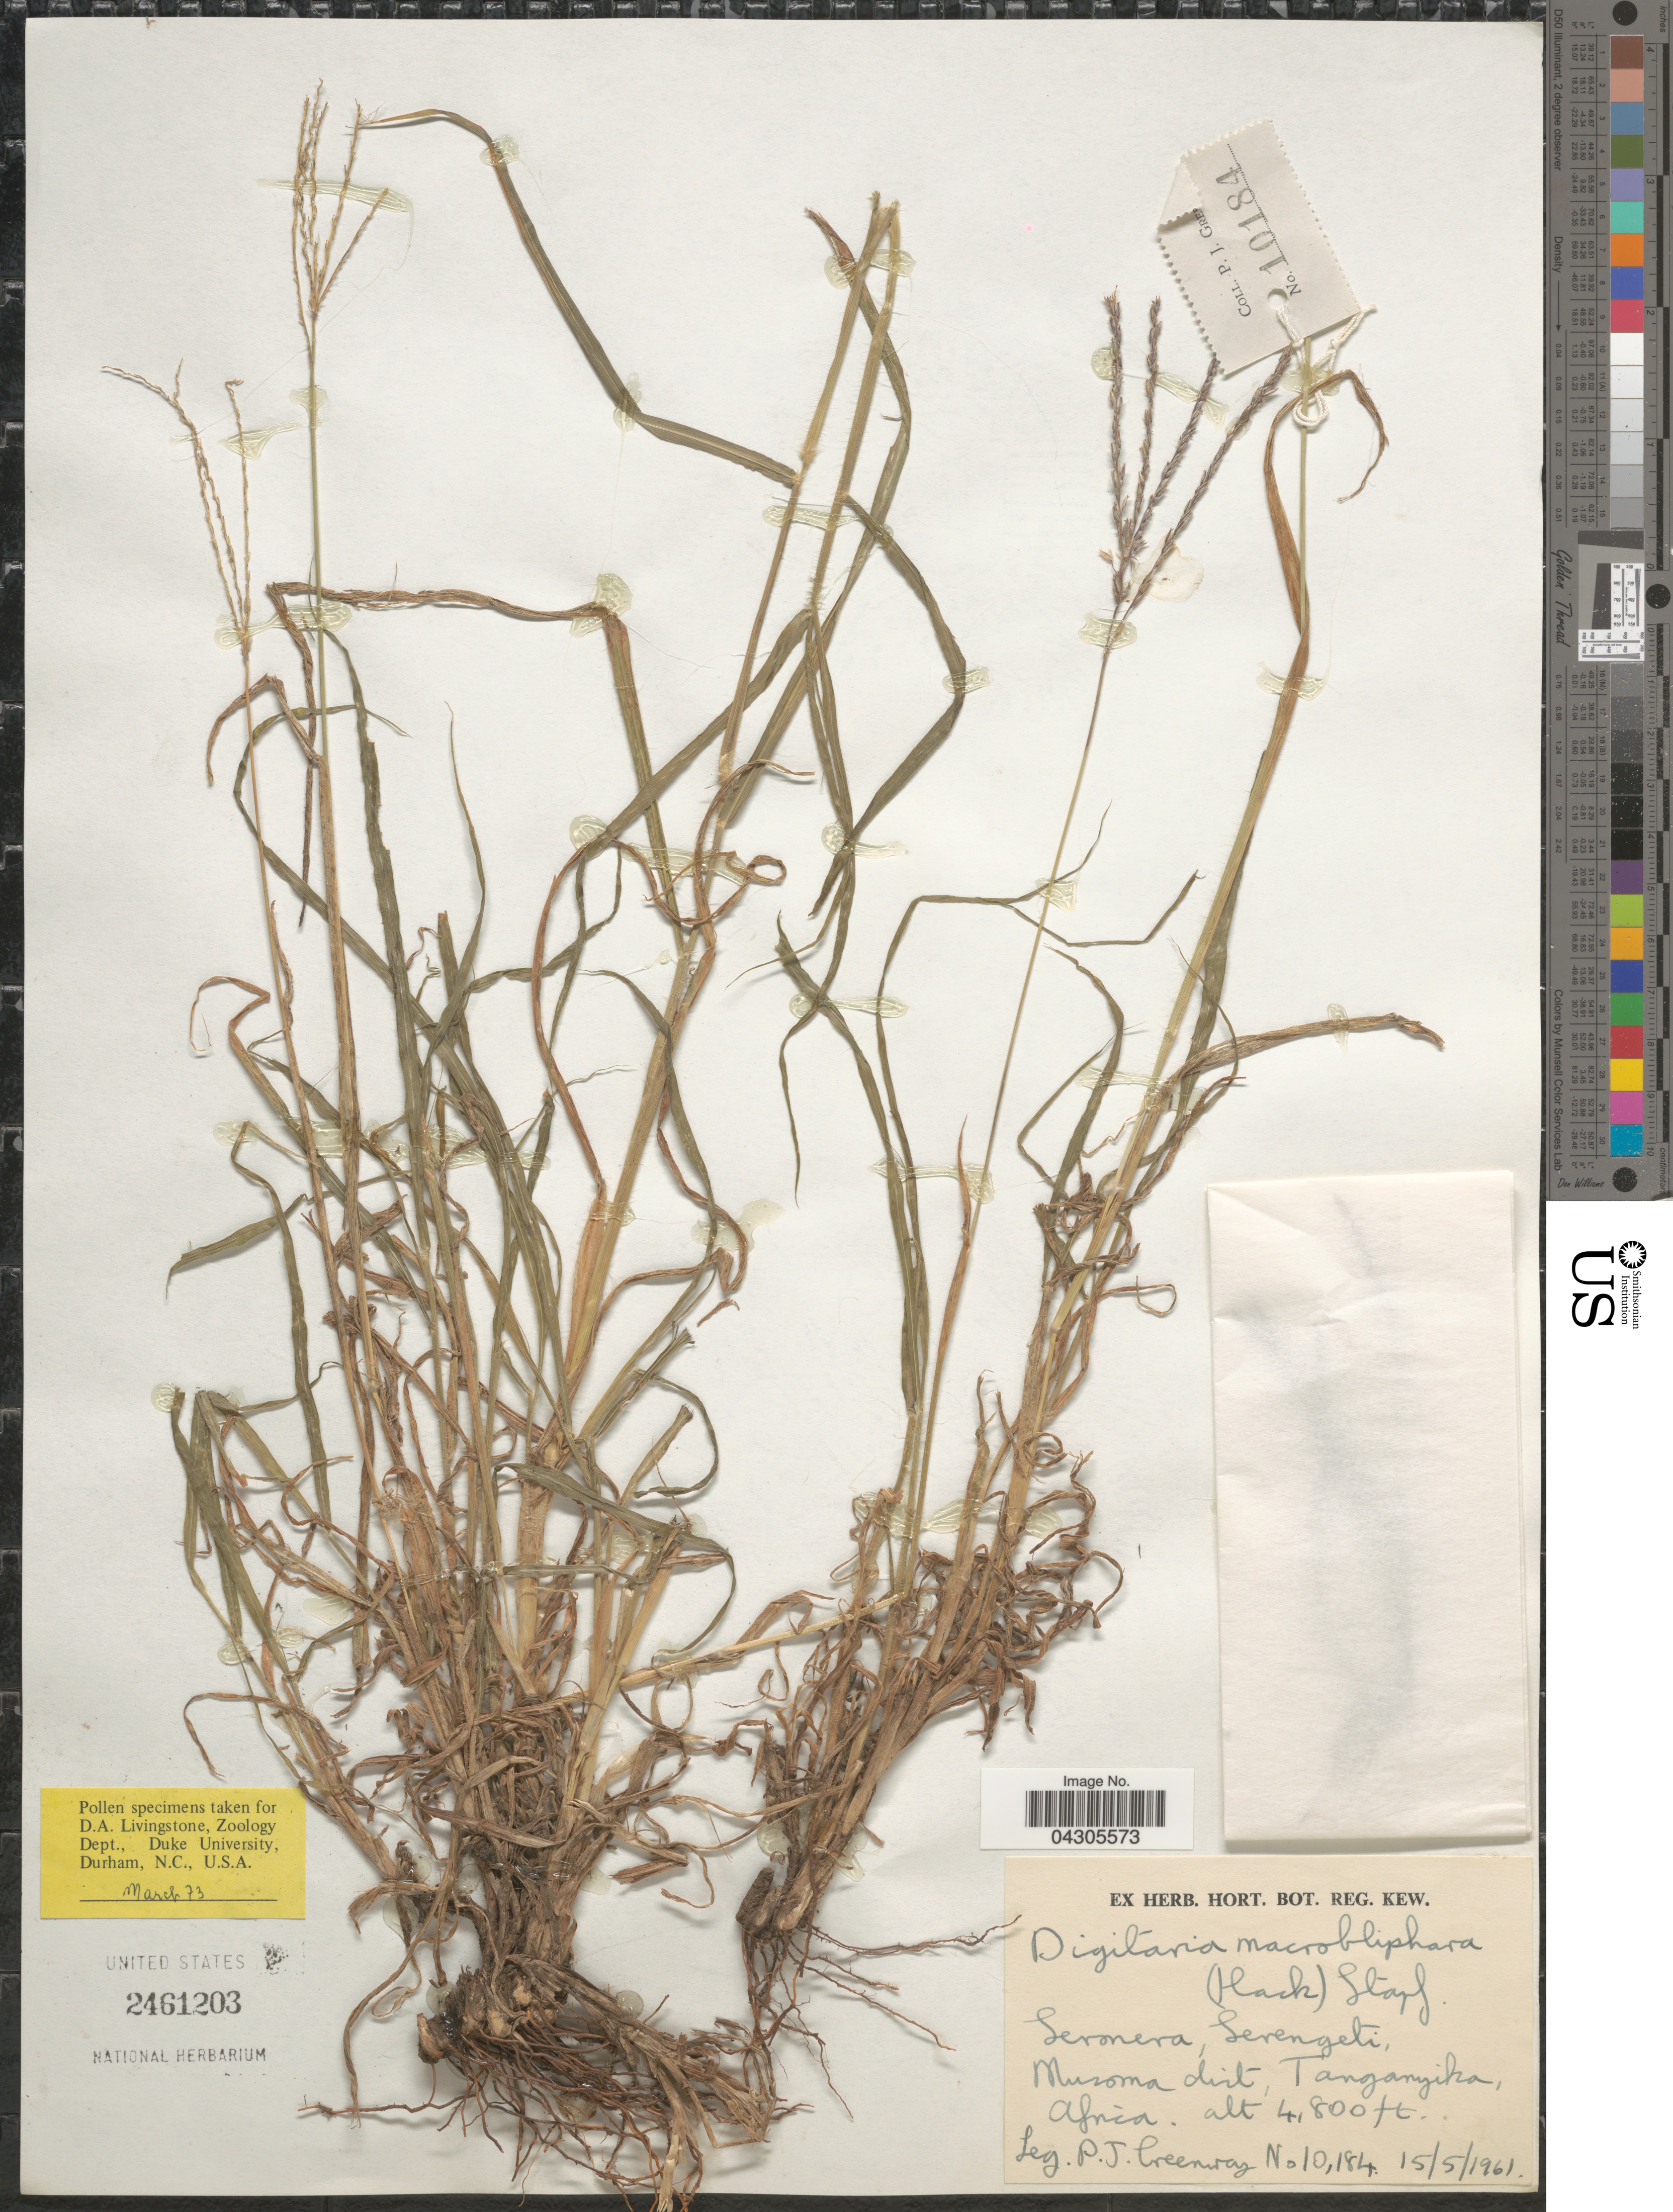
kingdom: Plantae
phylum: Tracheophyta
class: Liliopsida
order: Poales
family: Poaceae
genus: Digitaria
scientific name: Digitaria macroblephara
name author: (Hack.) Stapf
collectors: P. J. Greenway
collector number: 10184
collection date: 1961-05-15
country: Tanzania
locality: Seronera, Serengeti, Musoma dist, Tanganyika.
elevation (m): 1463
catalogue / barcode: US 2461203